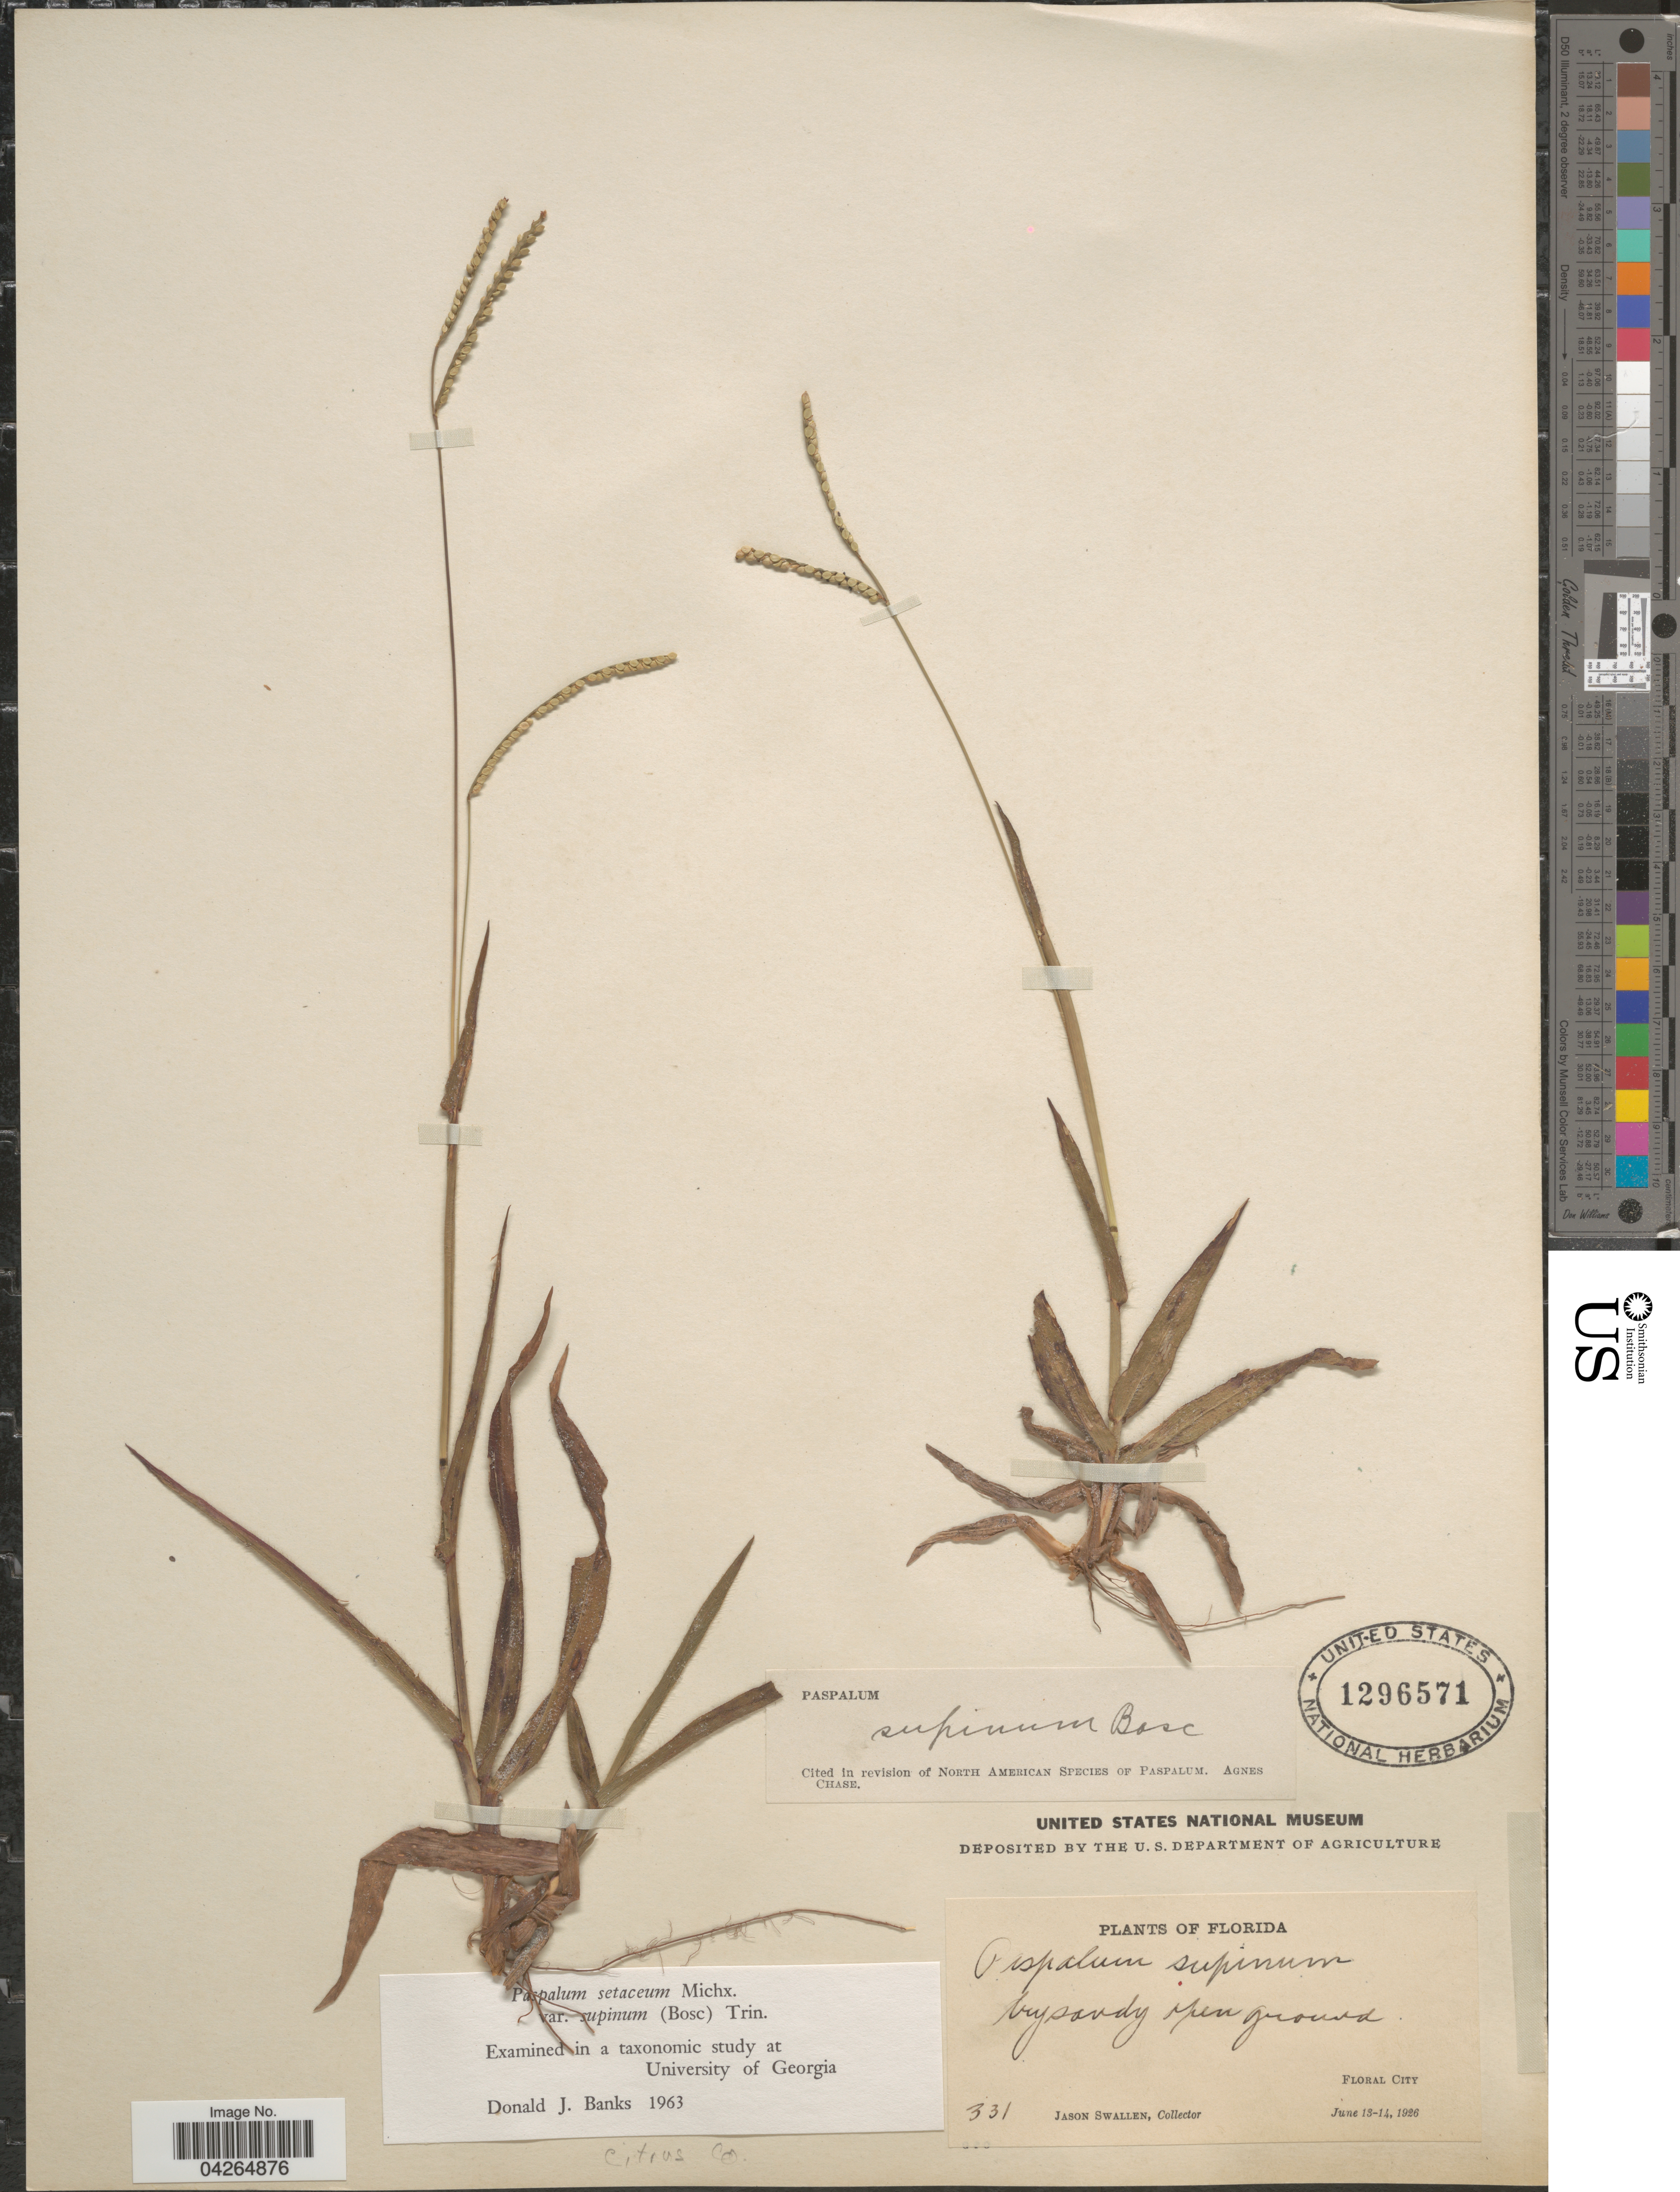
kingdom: Plantae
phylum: Tracheophyta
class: Liliopsida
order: Poales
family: Poaceae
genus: Paspalum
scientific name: Paspalum setaceum var. supinum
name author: (Bosc ex Poir.) Trin.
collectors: J. R. Swallen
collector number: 331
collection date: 1926-06-13/1926-06-14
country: United States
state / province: Florida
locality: Floral City. Citrus Co.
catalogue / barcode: US 1296571